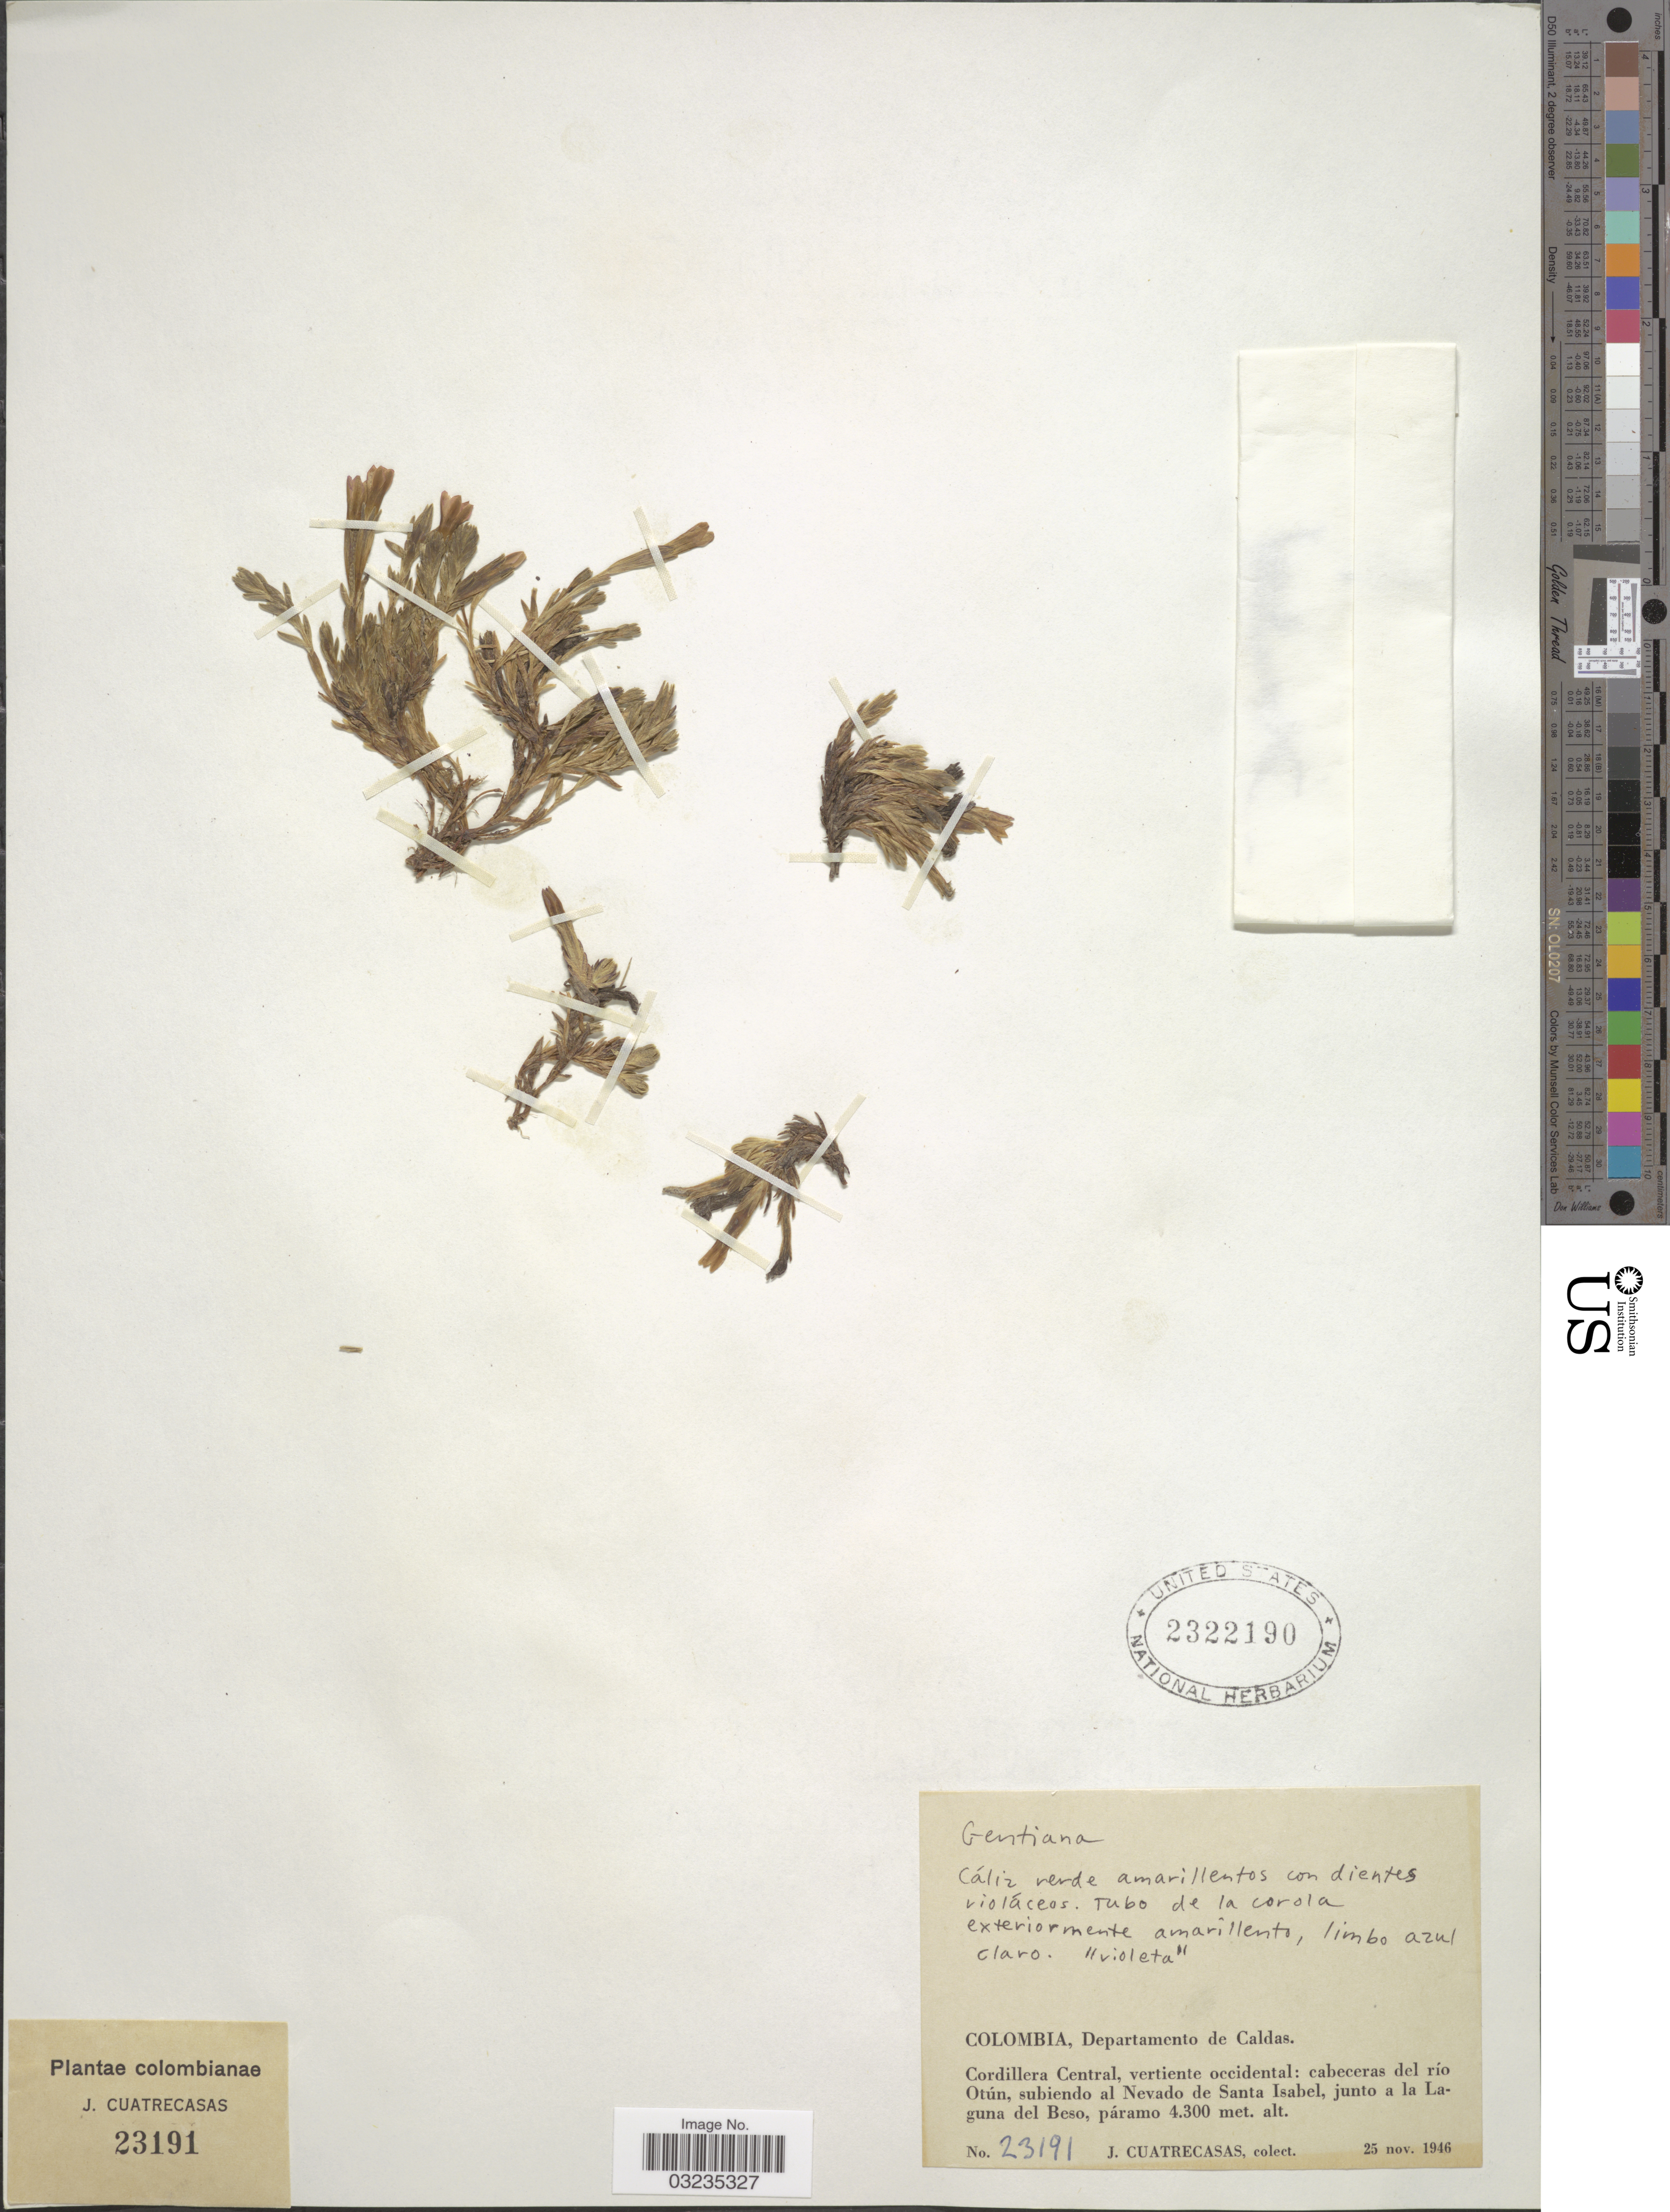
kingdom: Plantae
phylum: Tracheophyta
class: Magnoliopsida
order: Gentianales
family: Gentianaceae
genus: Gentiana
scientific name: Gentiana sp.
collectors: J. Cuatrecasas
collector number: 23191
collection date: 1946-11-25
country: Colombia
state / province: Caldas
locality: Departamento de Caldas. Cordillera Central, vertiente occidental: cabeceras del río Otún, subiendo al Nevado de Santa Isabel, junto a la Laguna del Beso, páramo.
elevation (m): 4300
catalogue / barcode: US 2322190